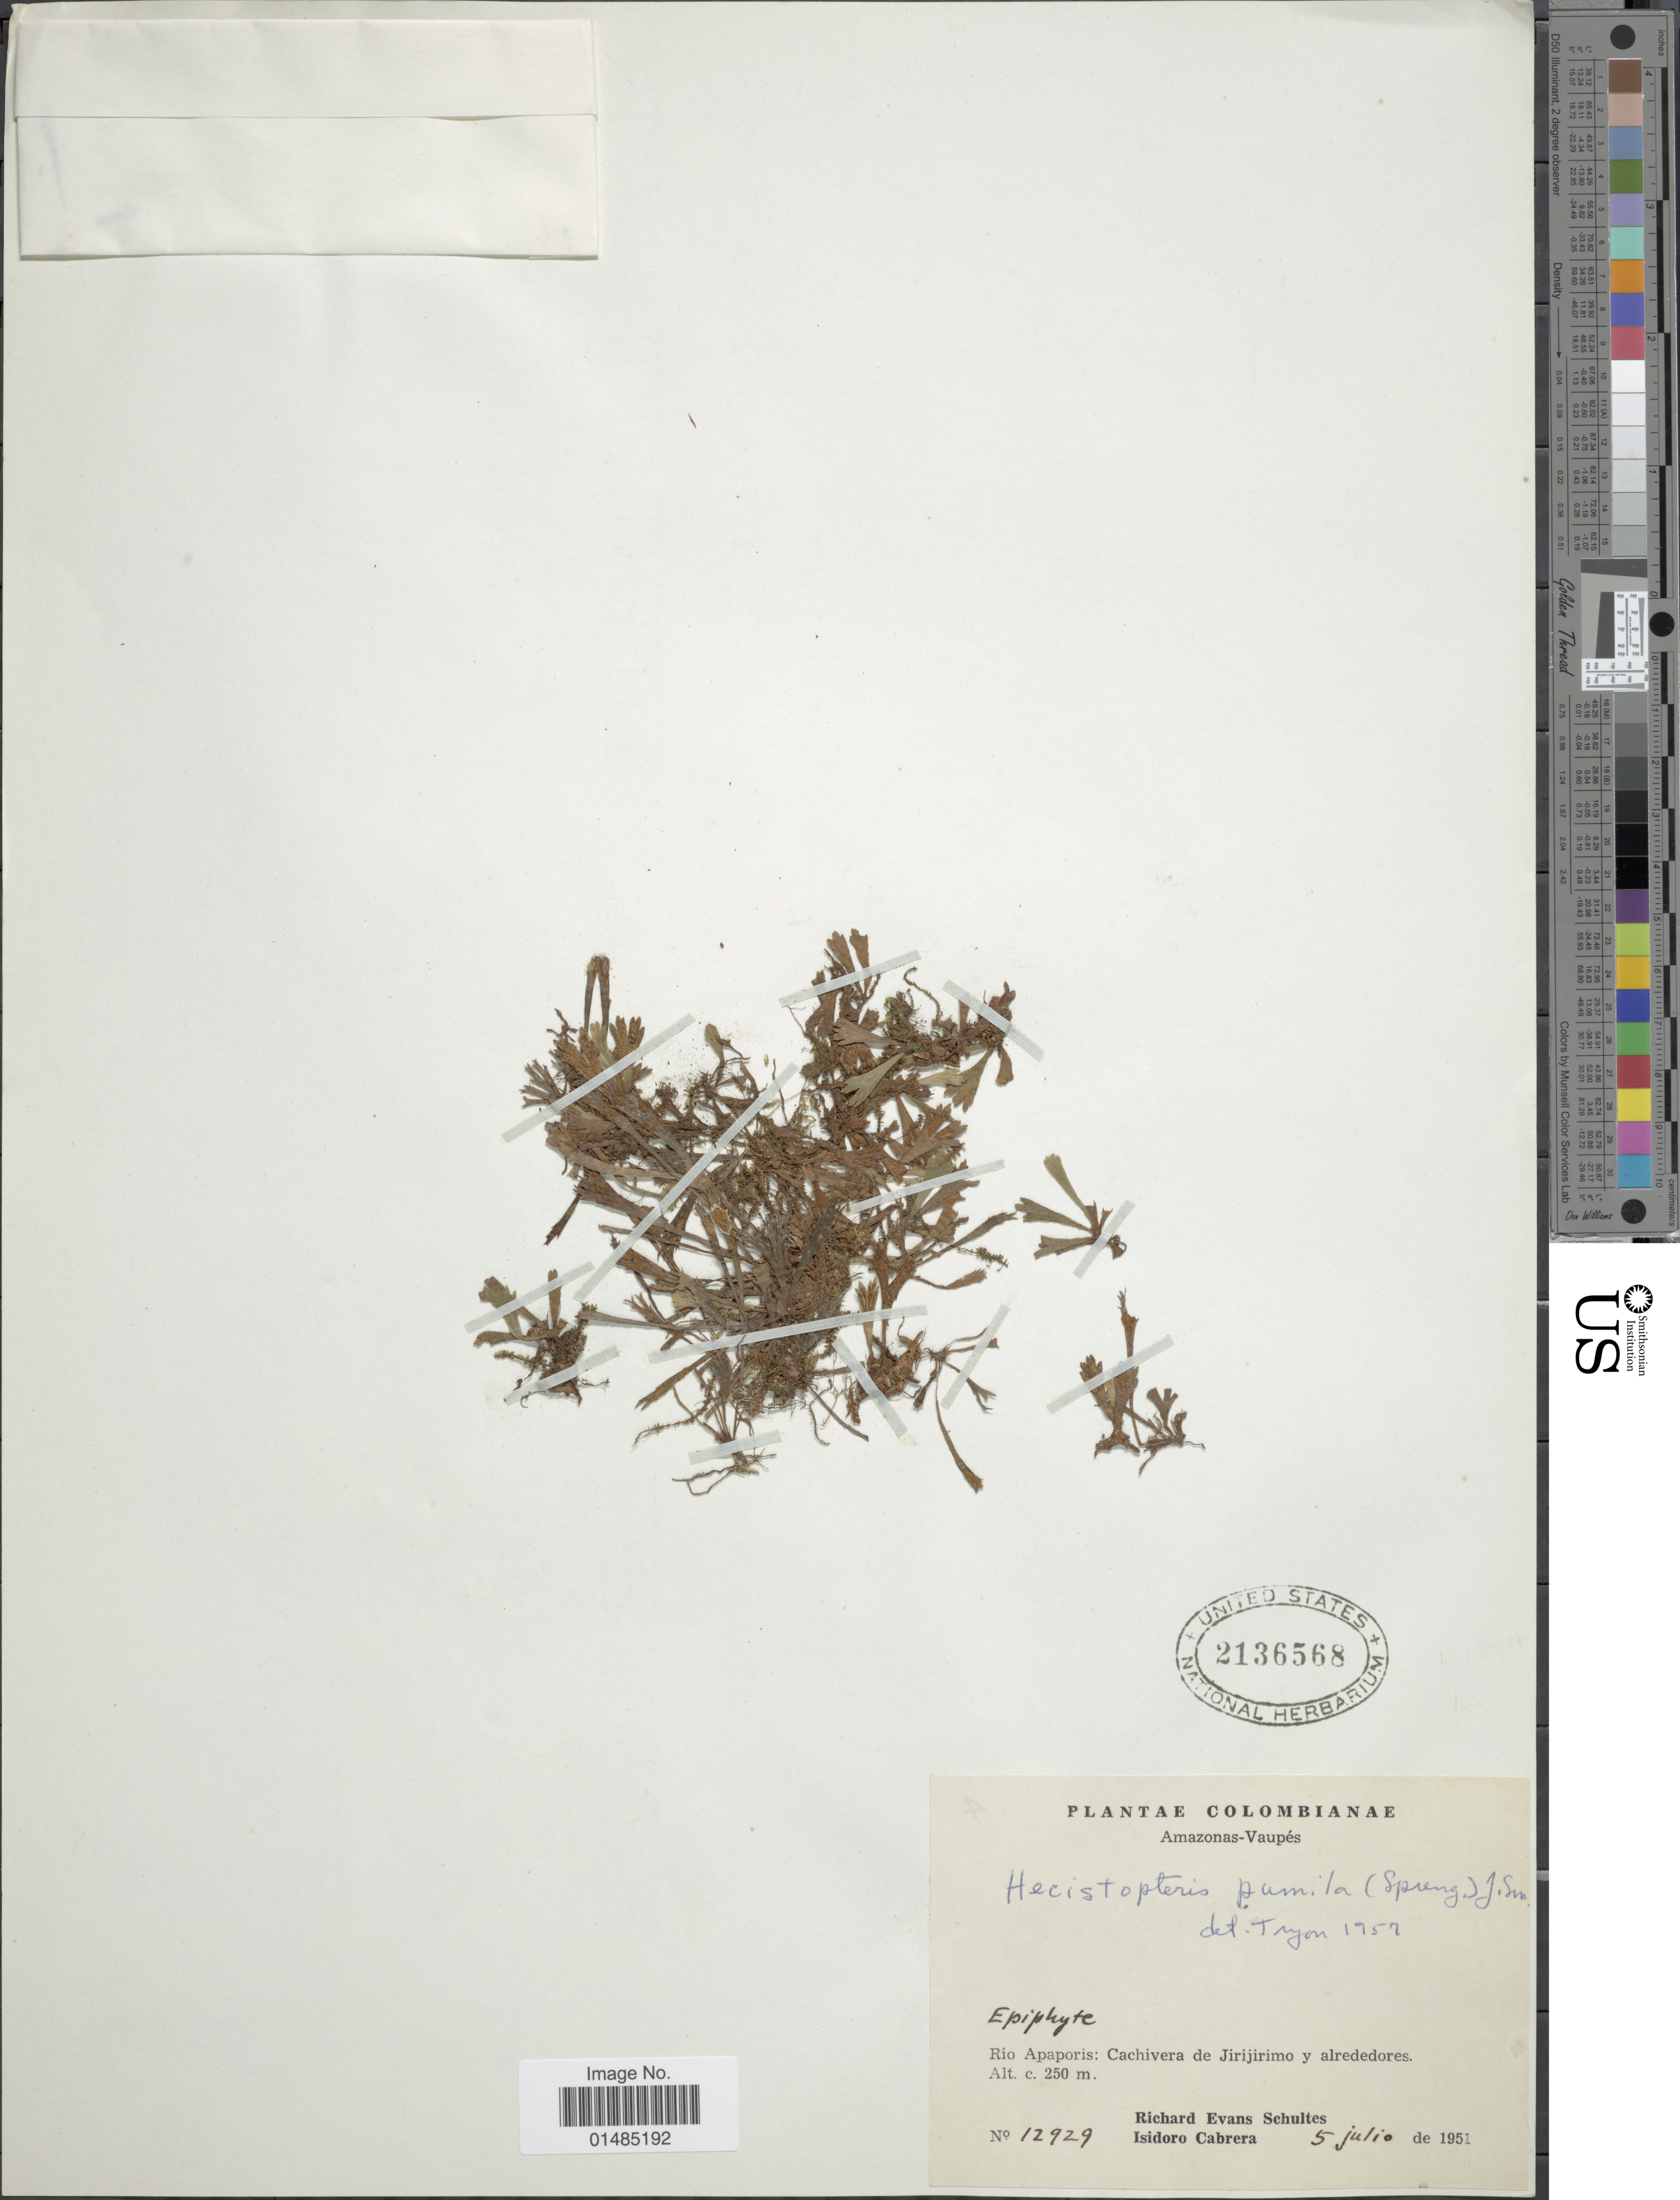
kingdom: Plantae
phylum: Tracheophyta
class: Polypodiopsida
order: Polypodiales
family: Pteridaceae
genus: Hecistopteris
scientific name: Hecistopteris pumila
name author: Christ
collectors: R. E. Schultes & I. Cabrera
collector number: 12929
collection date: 1951-07-05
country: Colombia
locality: Colombianae, Amazonas-Vaupés, Río Apaporis: Cachivera de Jirijirimo y alrededores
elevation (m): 250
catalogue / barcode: US 2136568